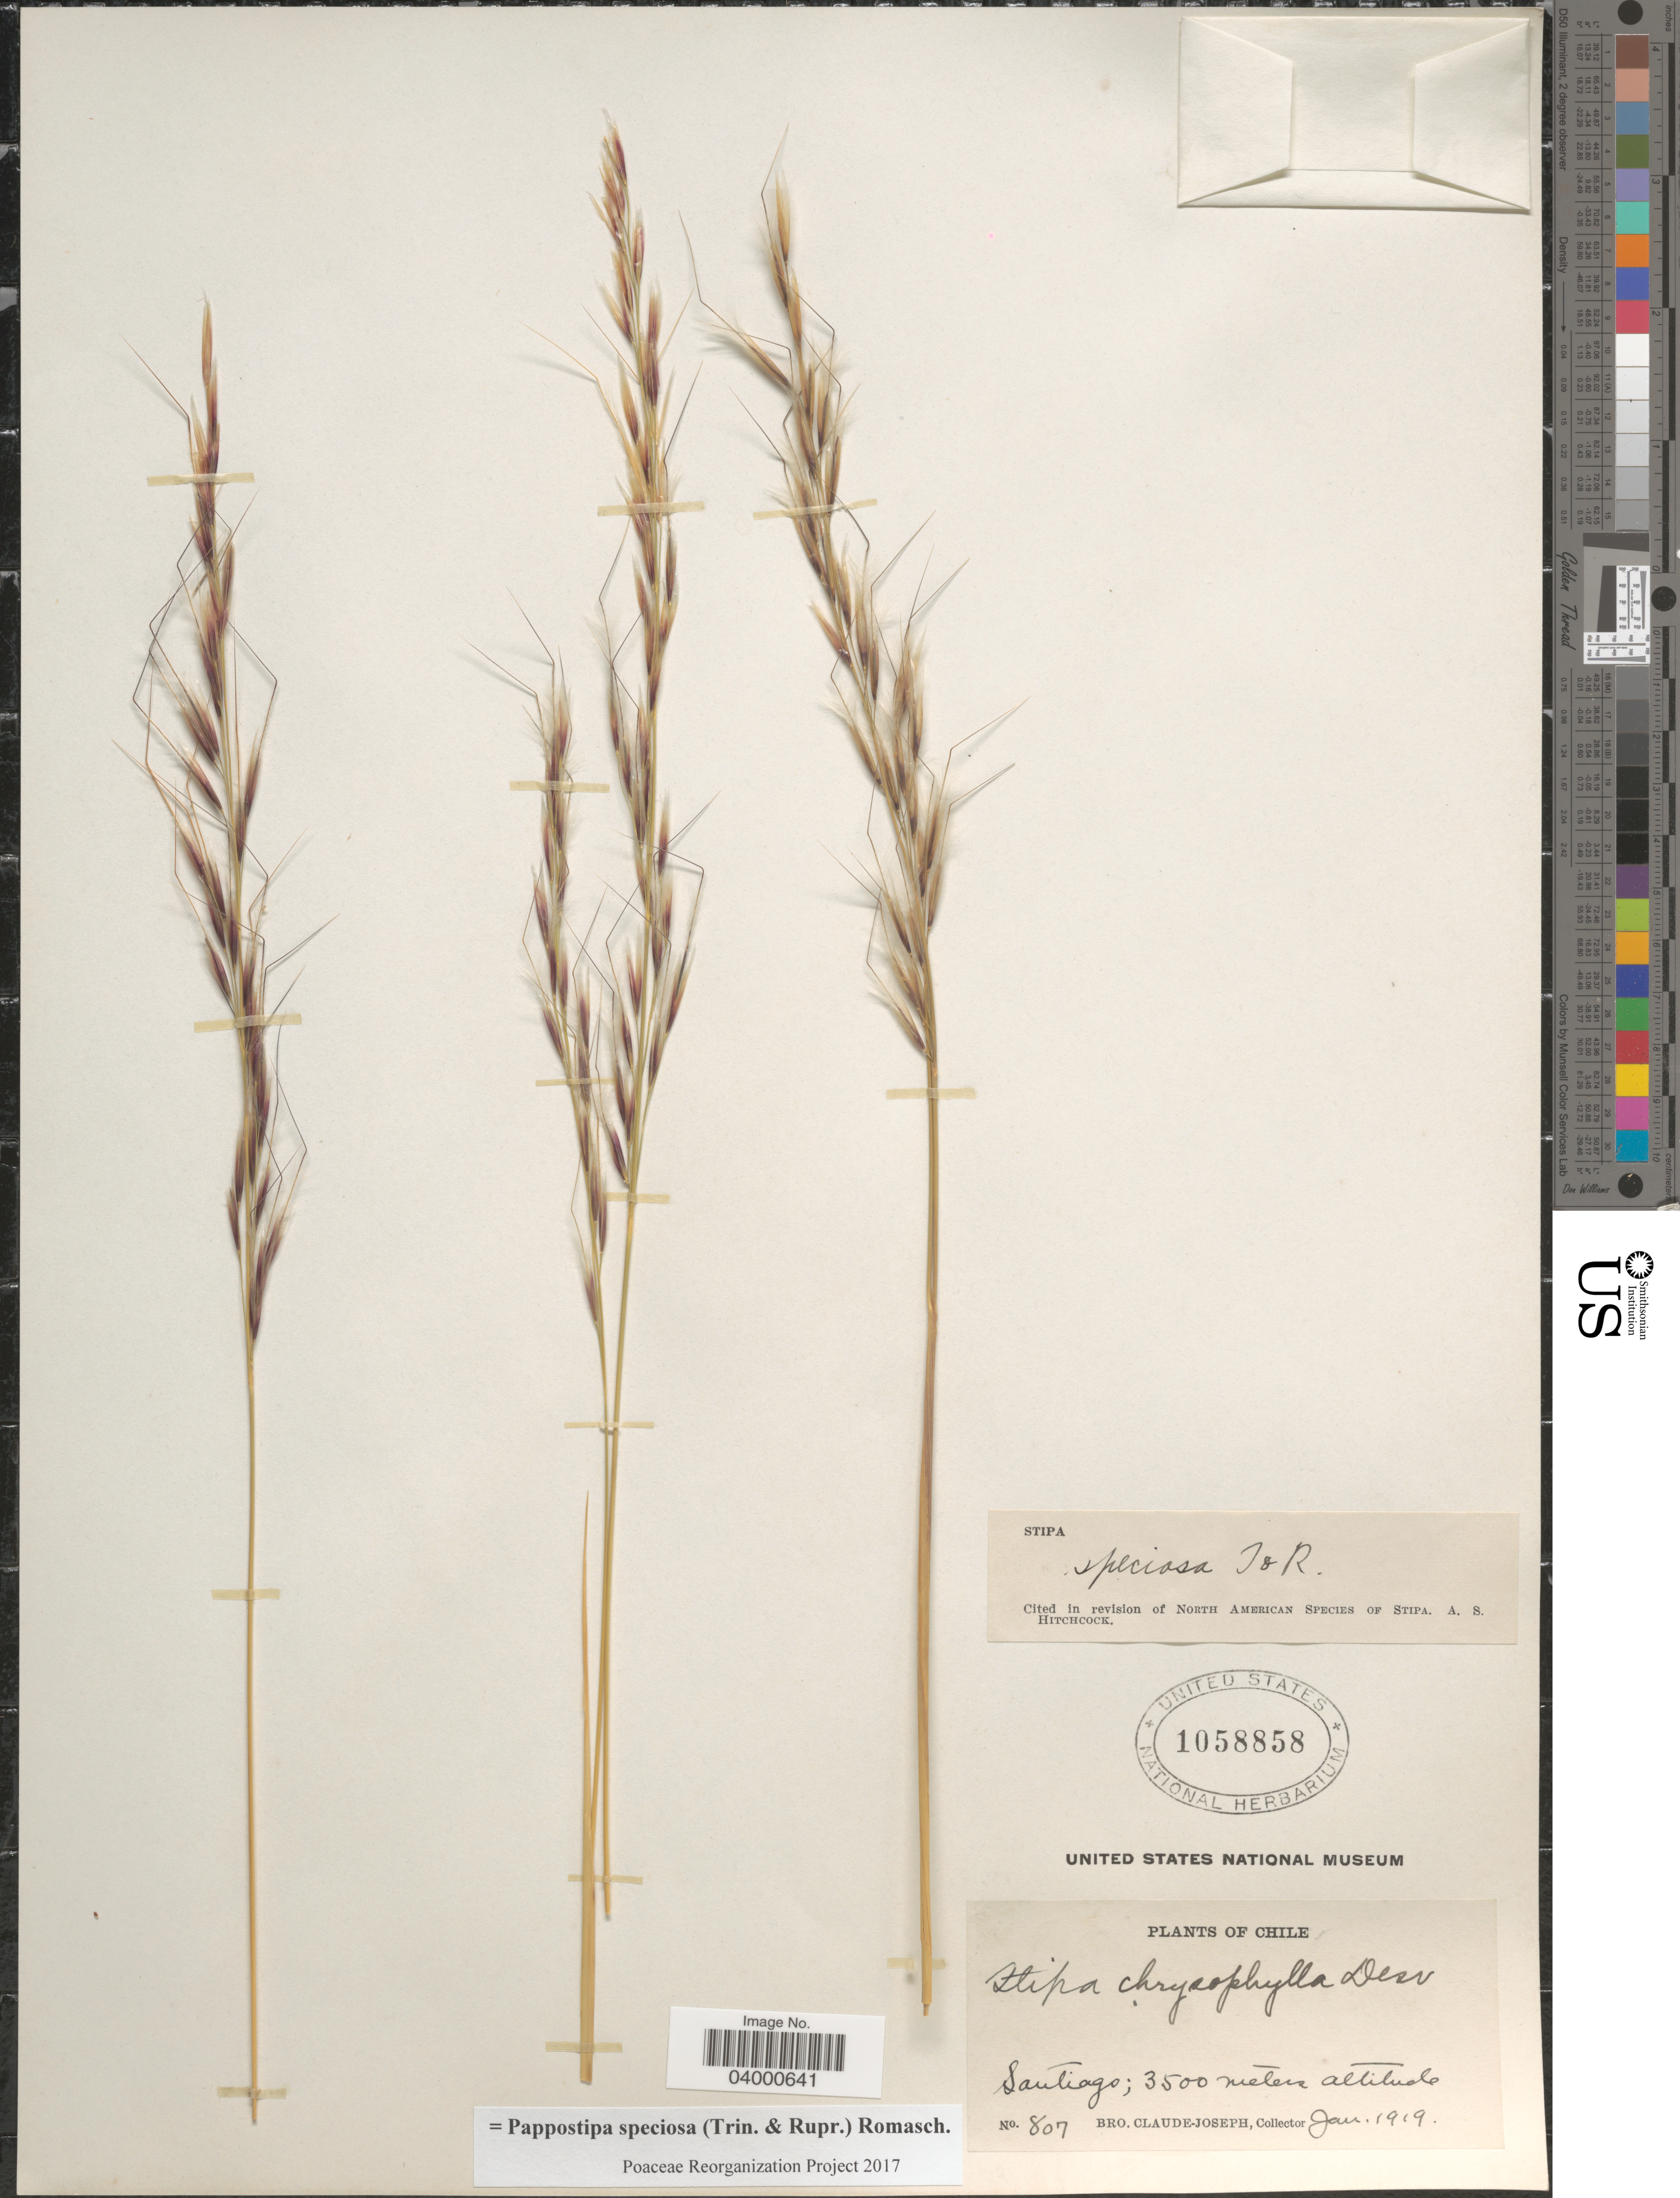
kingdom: Plantae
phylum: Tracheophyta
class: Liliopsida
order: Poales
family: Poaceae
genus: Pappostipa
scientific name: Pappostipa speciosa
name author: (Trin. & Rupr.) Romasch.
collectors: Bro. Claude-Joseph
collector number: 807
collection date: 1919-01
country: Chile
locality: Santiago.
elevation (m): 3500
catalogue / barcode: US 1058858